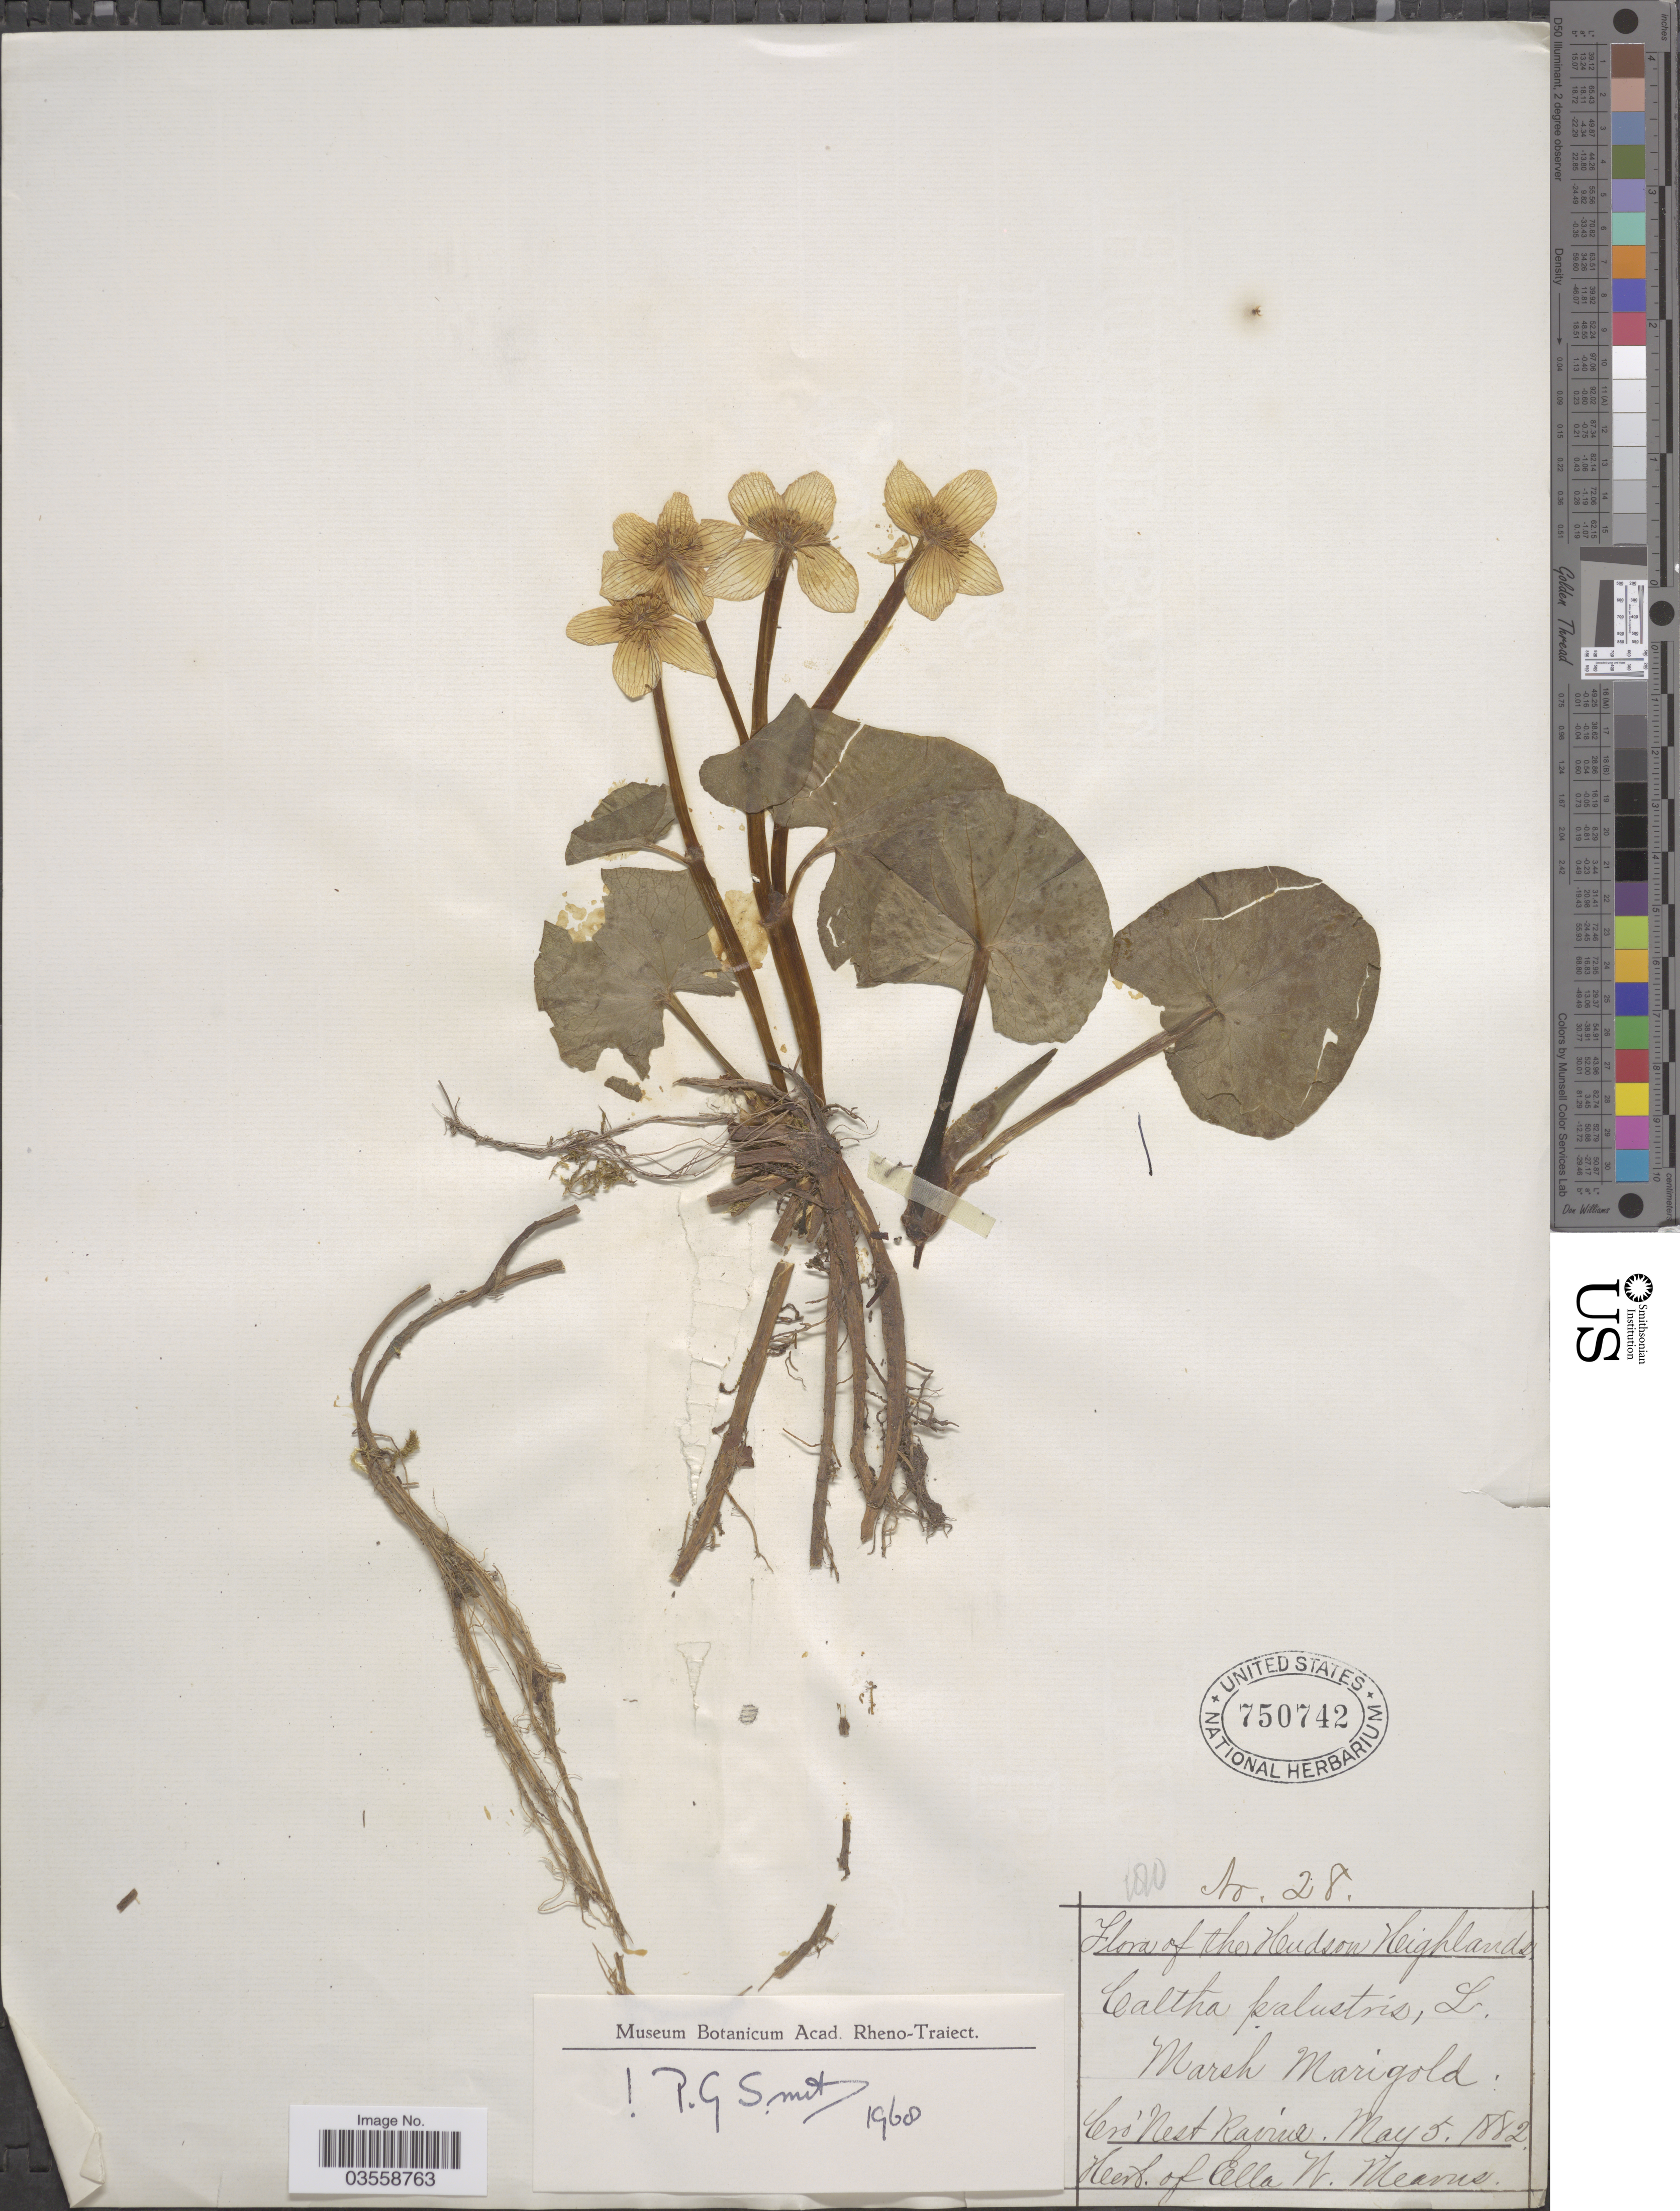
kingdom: Plantae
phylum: Tracheophyta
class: Magnoliopsida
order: Ranunculales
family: Ranunculaceae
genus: Caltha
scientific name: Caltha palustris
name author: L.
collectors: ex herb. Ella W. Mearns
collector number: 28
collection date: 1882-05-05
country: United States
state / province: New York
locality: The Hudson Highlands. Cro' Nest Ravine.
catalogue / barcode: US 750742